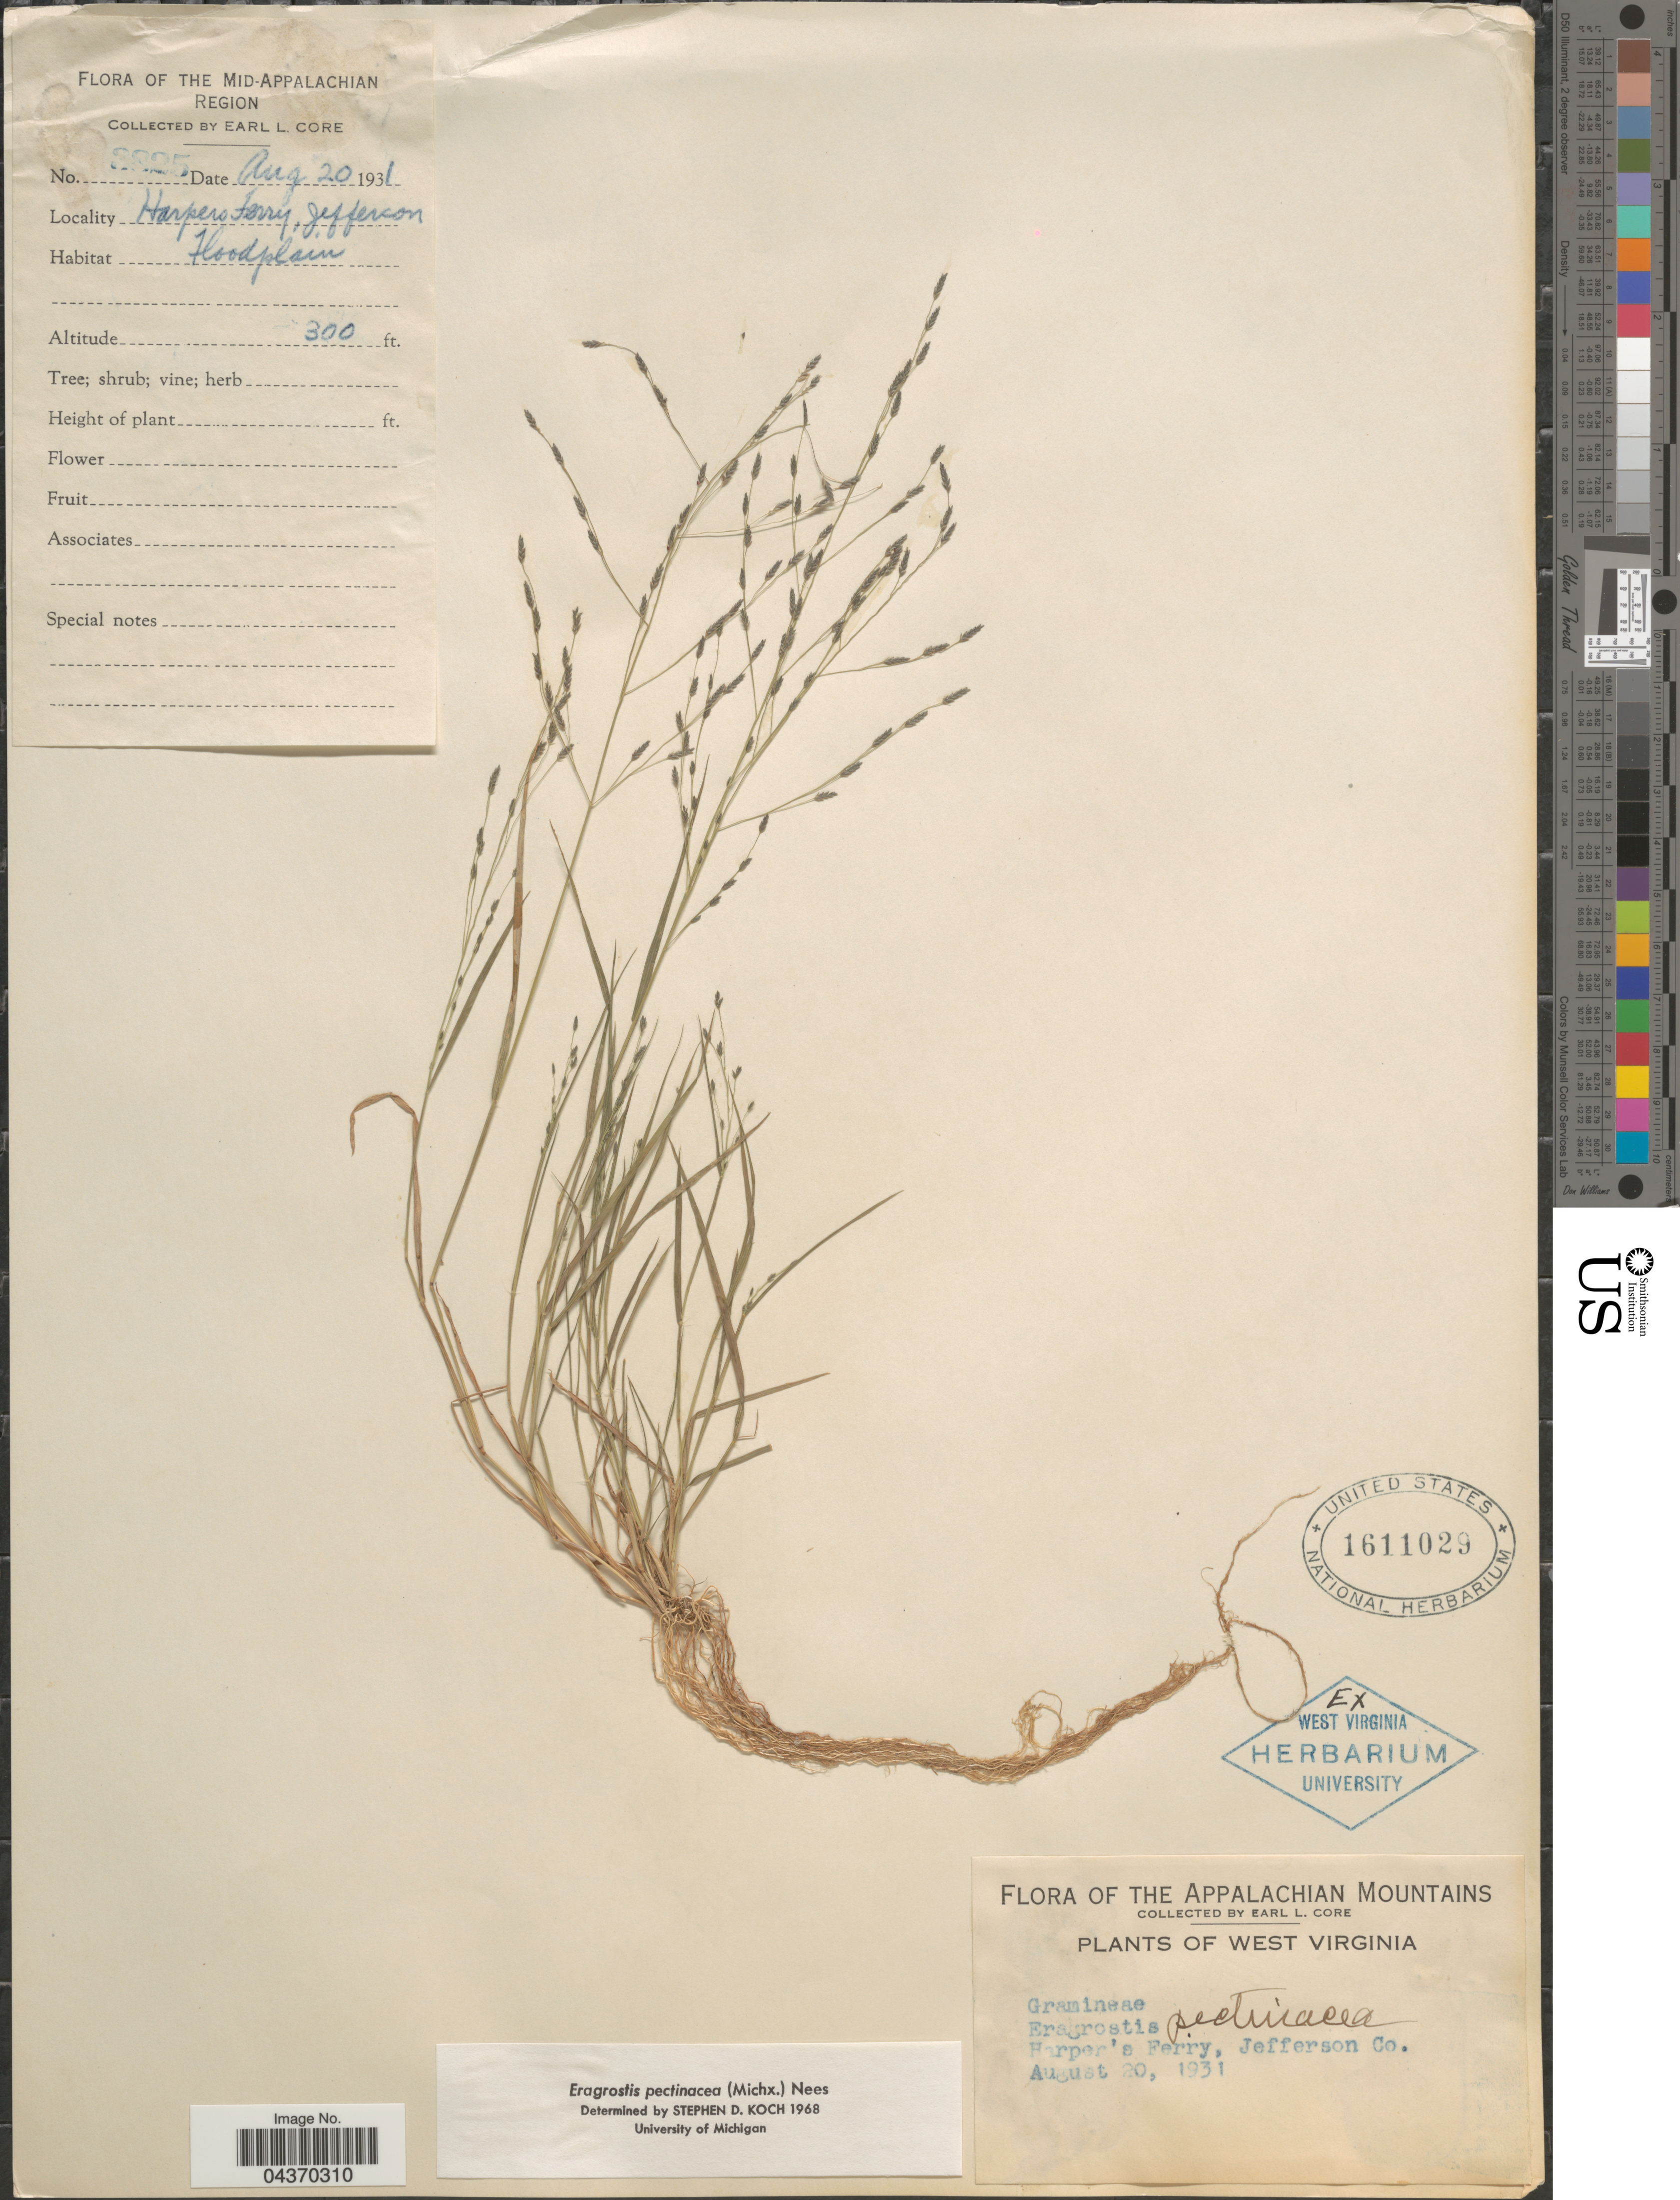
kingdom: Plantae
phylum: Tracheophyta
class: Liliopsida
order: Poales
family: Poaceae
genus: Eragrostis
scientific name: Eragrostis pectinacea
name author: (Michx.) Nees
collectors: E. L. Core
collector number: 3825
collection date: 1931-08-20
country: United States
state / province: West Virginia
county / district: Jefferson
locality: The Appalachian Mountains. Harper's Ferry, Jefferson Co. The Mid-Appalachian Region.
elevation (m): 91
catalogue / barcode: US 1611029